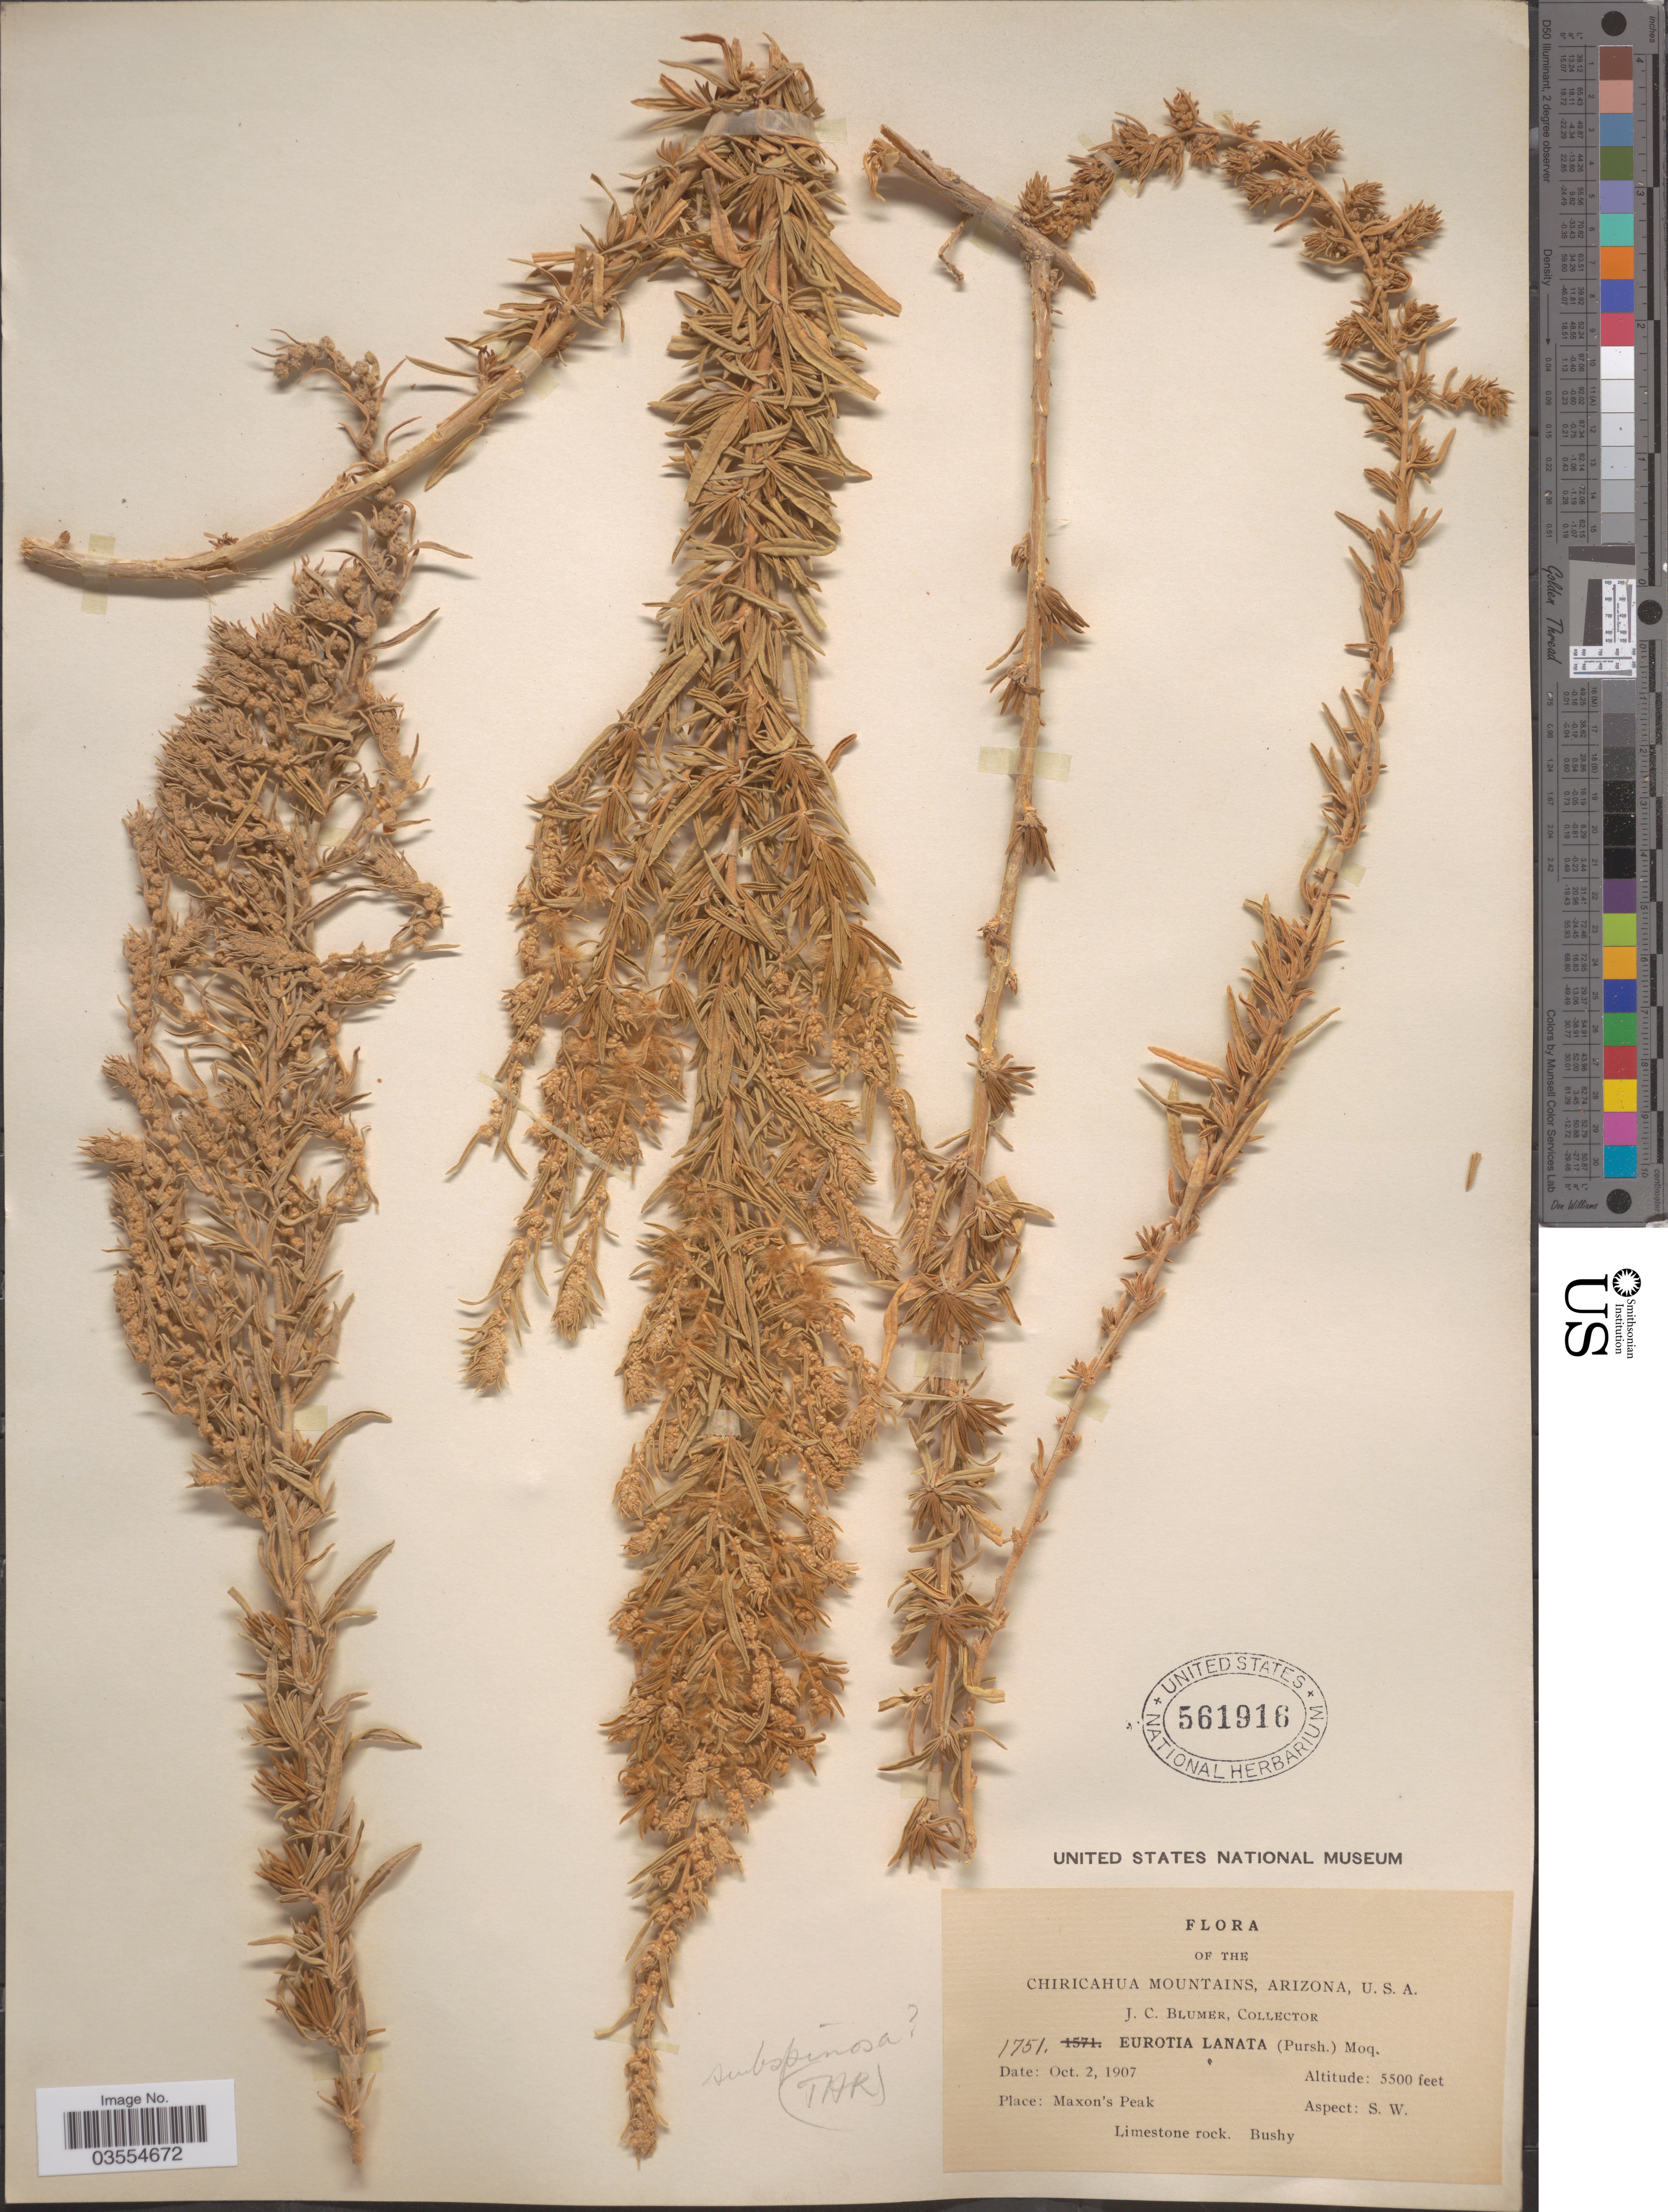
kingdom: Plantae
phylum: Tracheophyta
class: Magnoliopsida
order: Caryophyllales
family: Amaranthaceae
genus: Krascheninnikovia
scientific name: Krascheninnikovia lanata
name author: (Pursh) A. Meeuse & A.Smit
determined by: U.S. National Herbarium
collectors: J. C. Blumer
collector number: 1751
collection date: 1907-10-02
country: United States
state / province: Arizona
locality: Chiricahua Mountains. Maxon's Peak. Aspect: S.W.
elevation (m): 1676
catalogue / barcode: US 561916